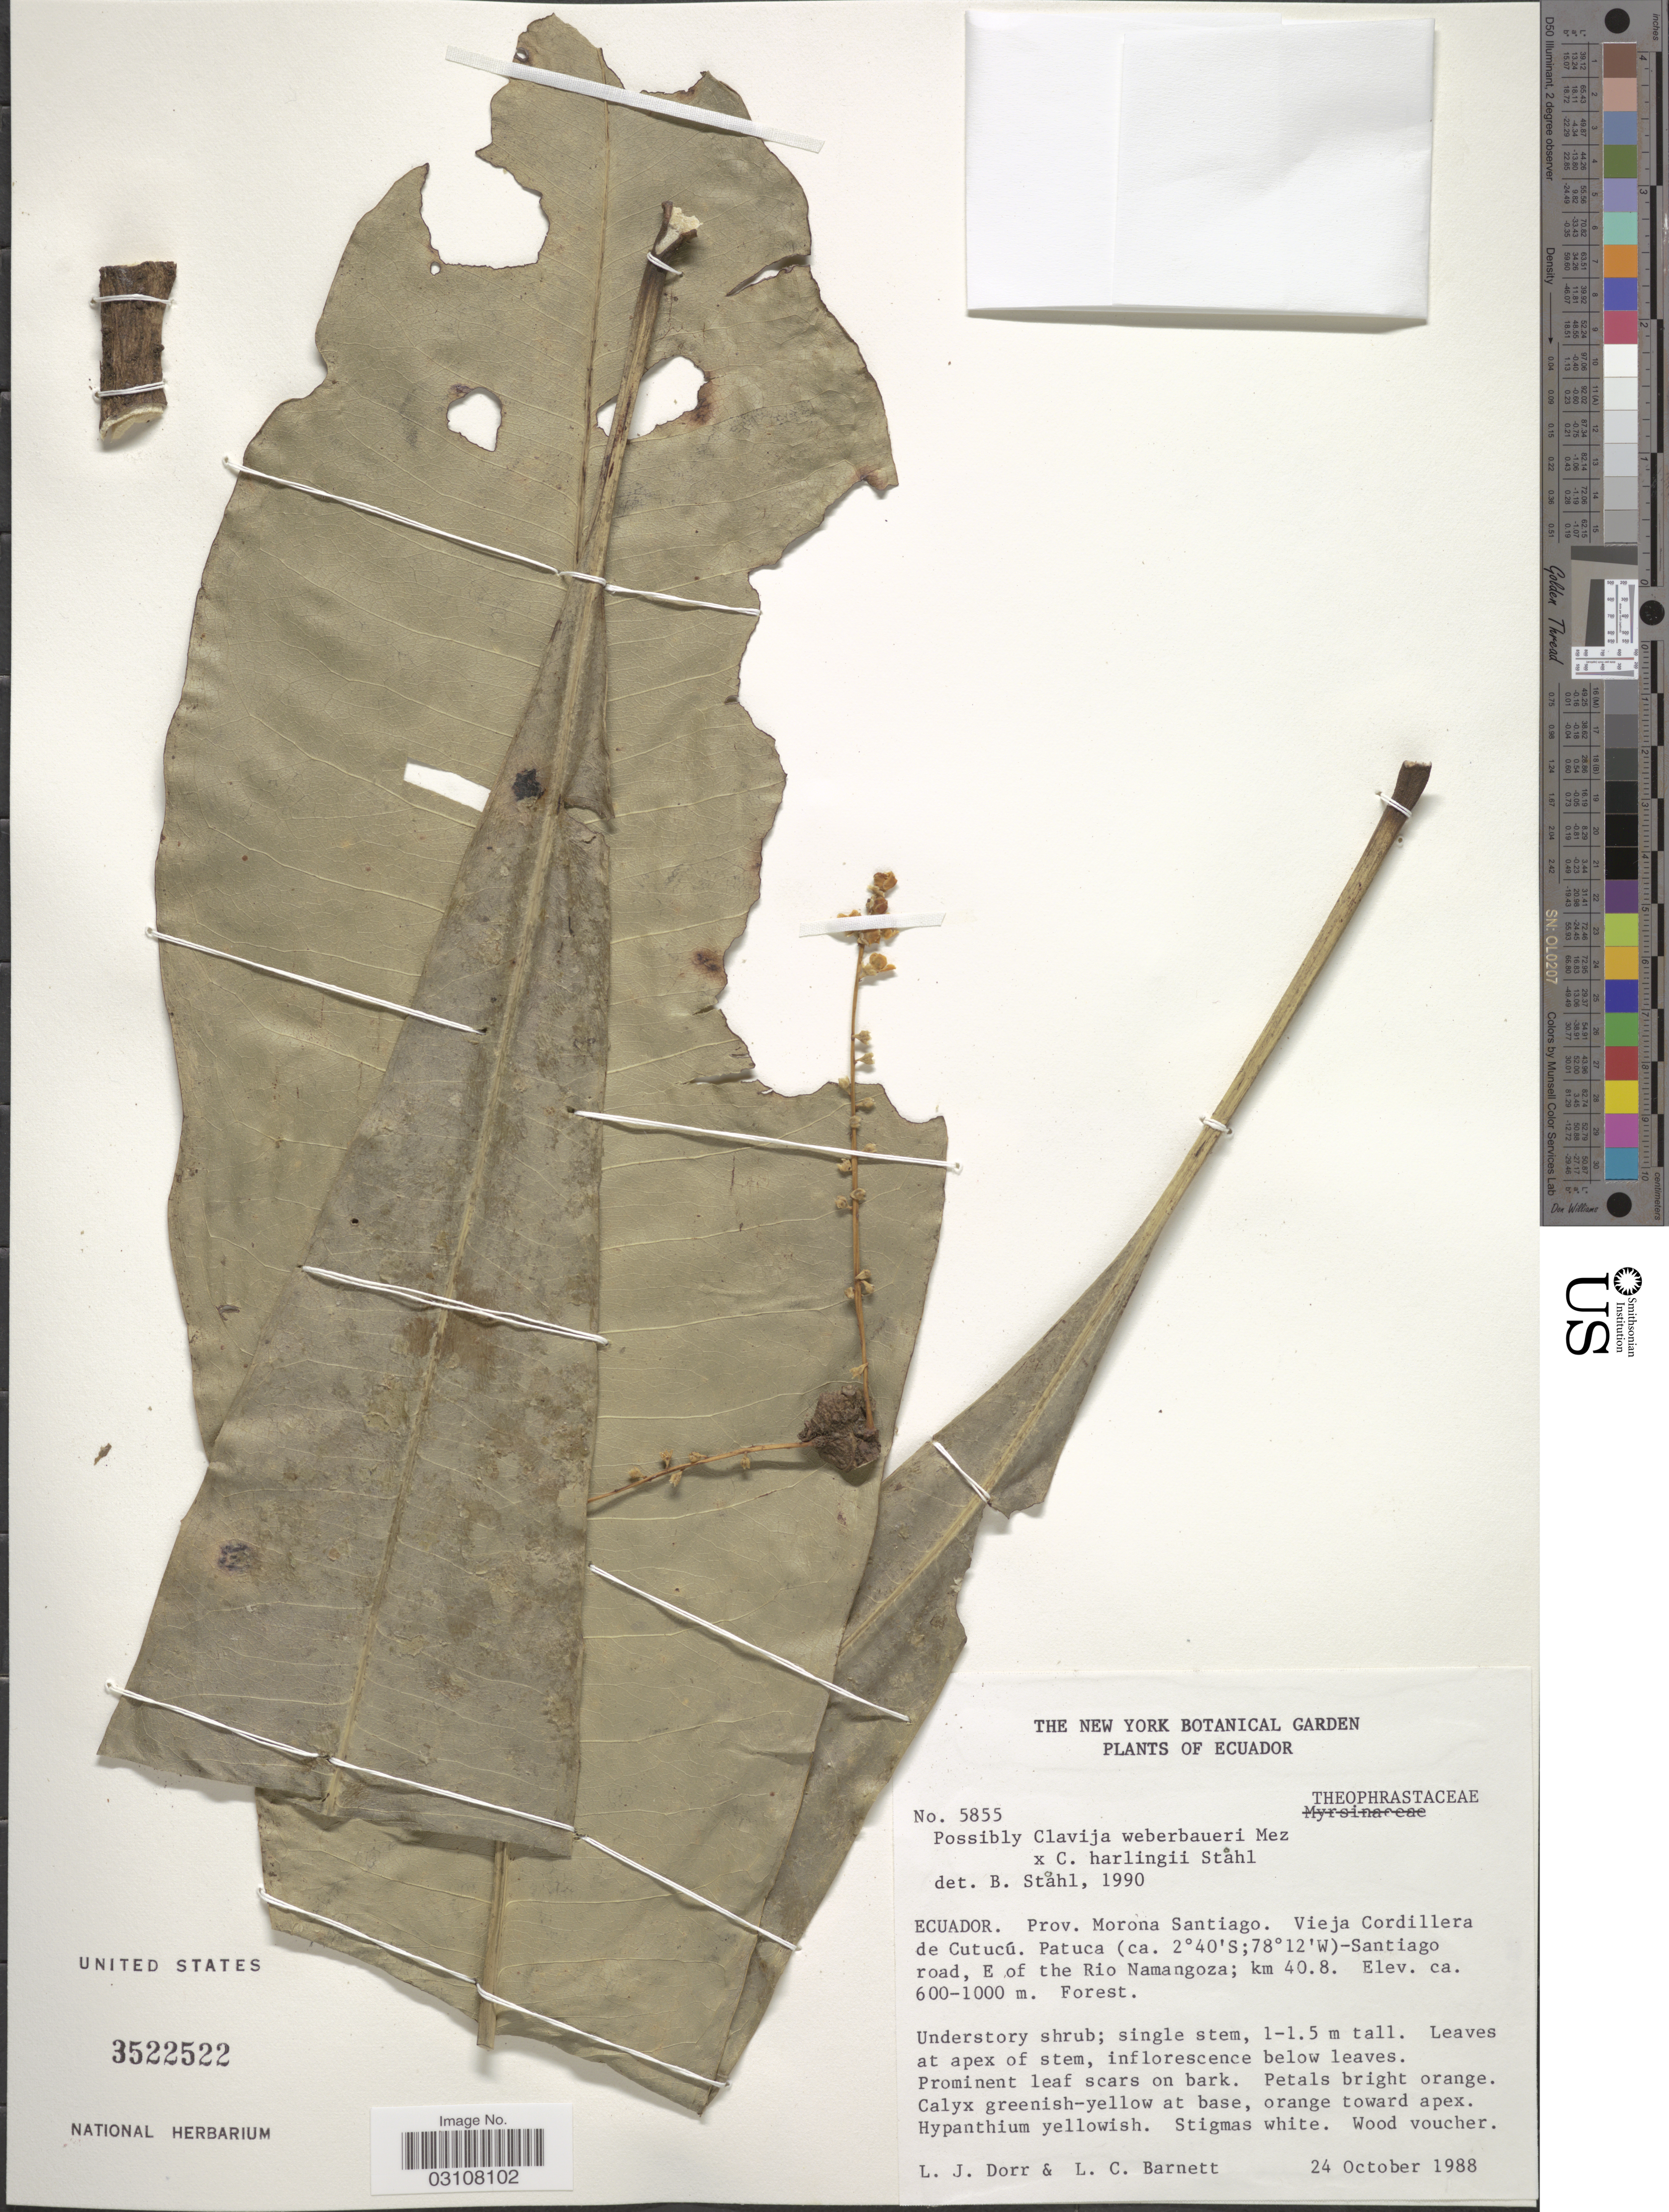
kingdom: Plantae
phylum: Tracheophyta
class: Magnoliopsida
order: Ericales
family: Primulaceae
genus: Clavija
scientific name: Clavija weberbaueri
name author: Mez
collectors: L. J. Dorr & L. C. Barnett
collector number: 5855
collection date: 1988-10-24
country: Ecuador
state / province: Morona-Santiago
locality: Vieja Cordillera de Cutucú. Patuca-Santiago road, E of the Rio Namangoza; km 40.8.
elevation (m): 600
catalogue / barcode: US 3522522